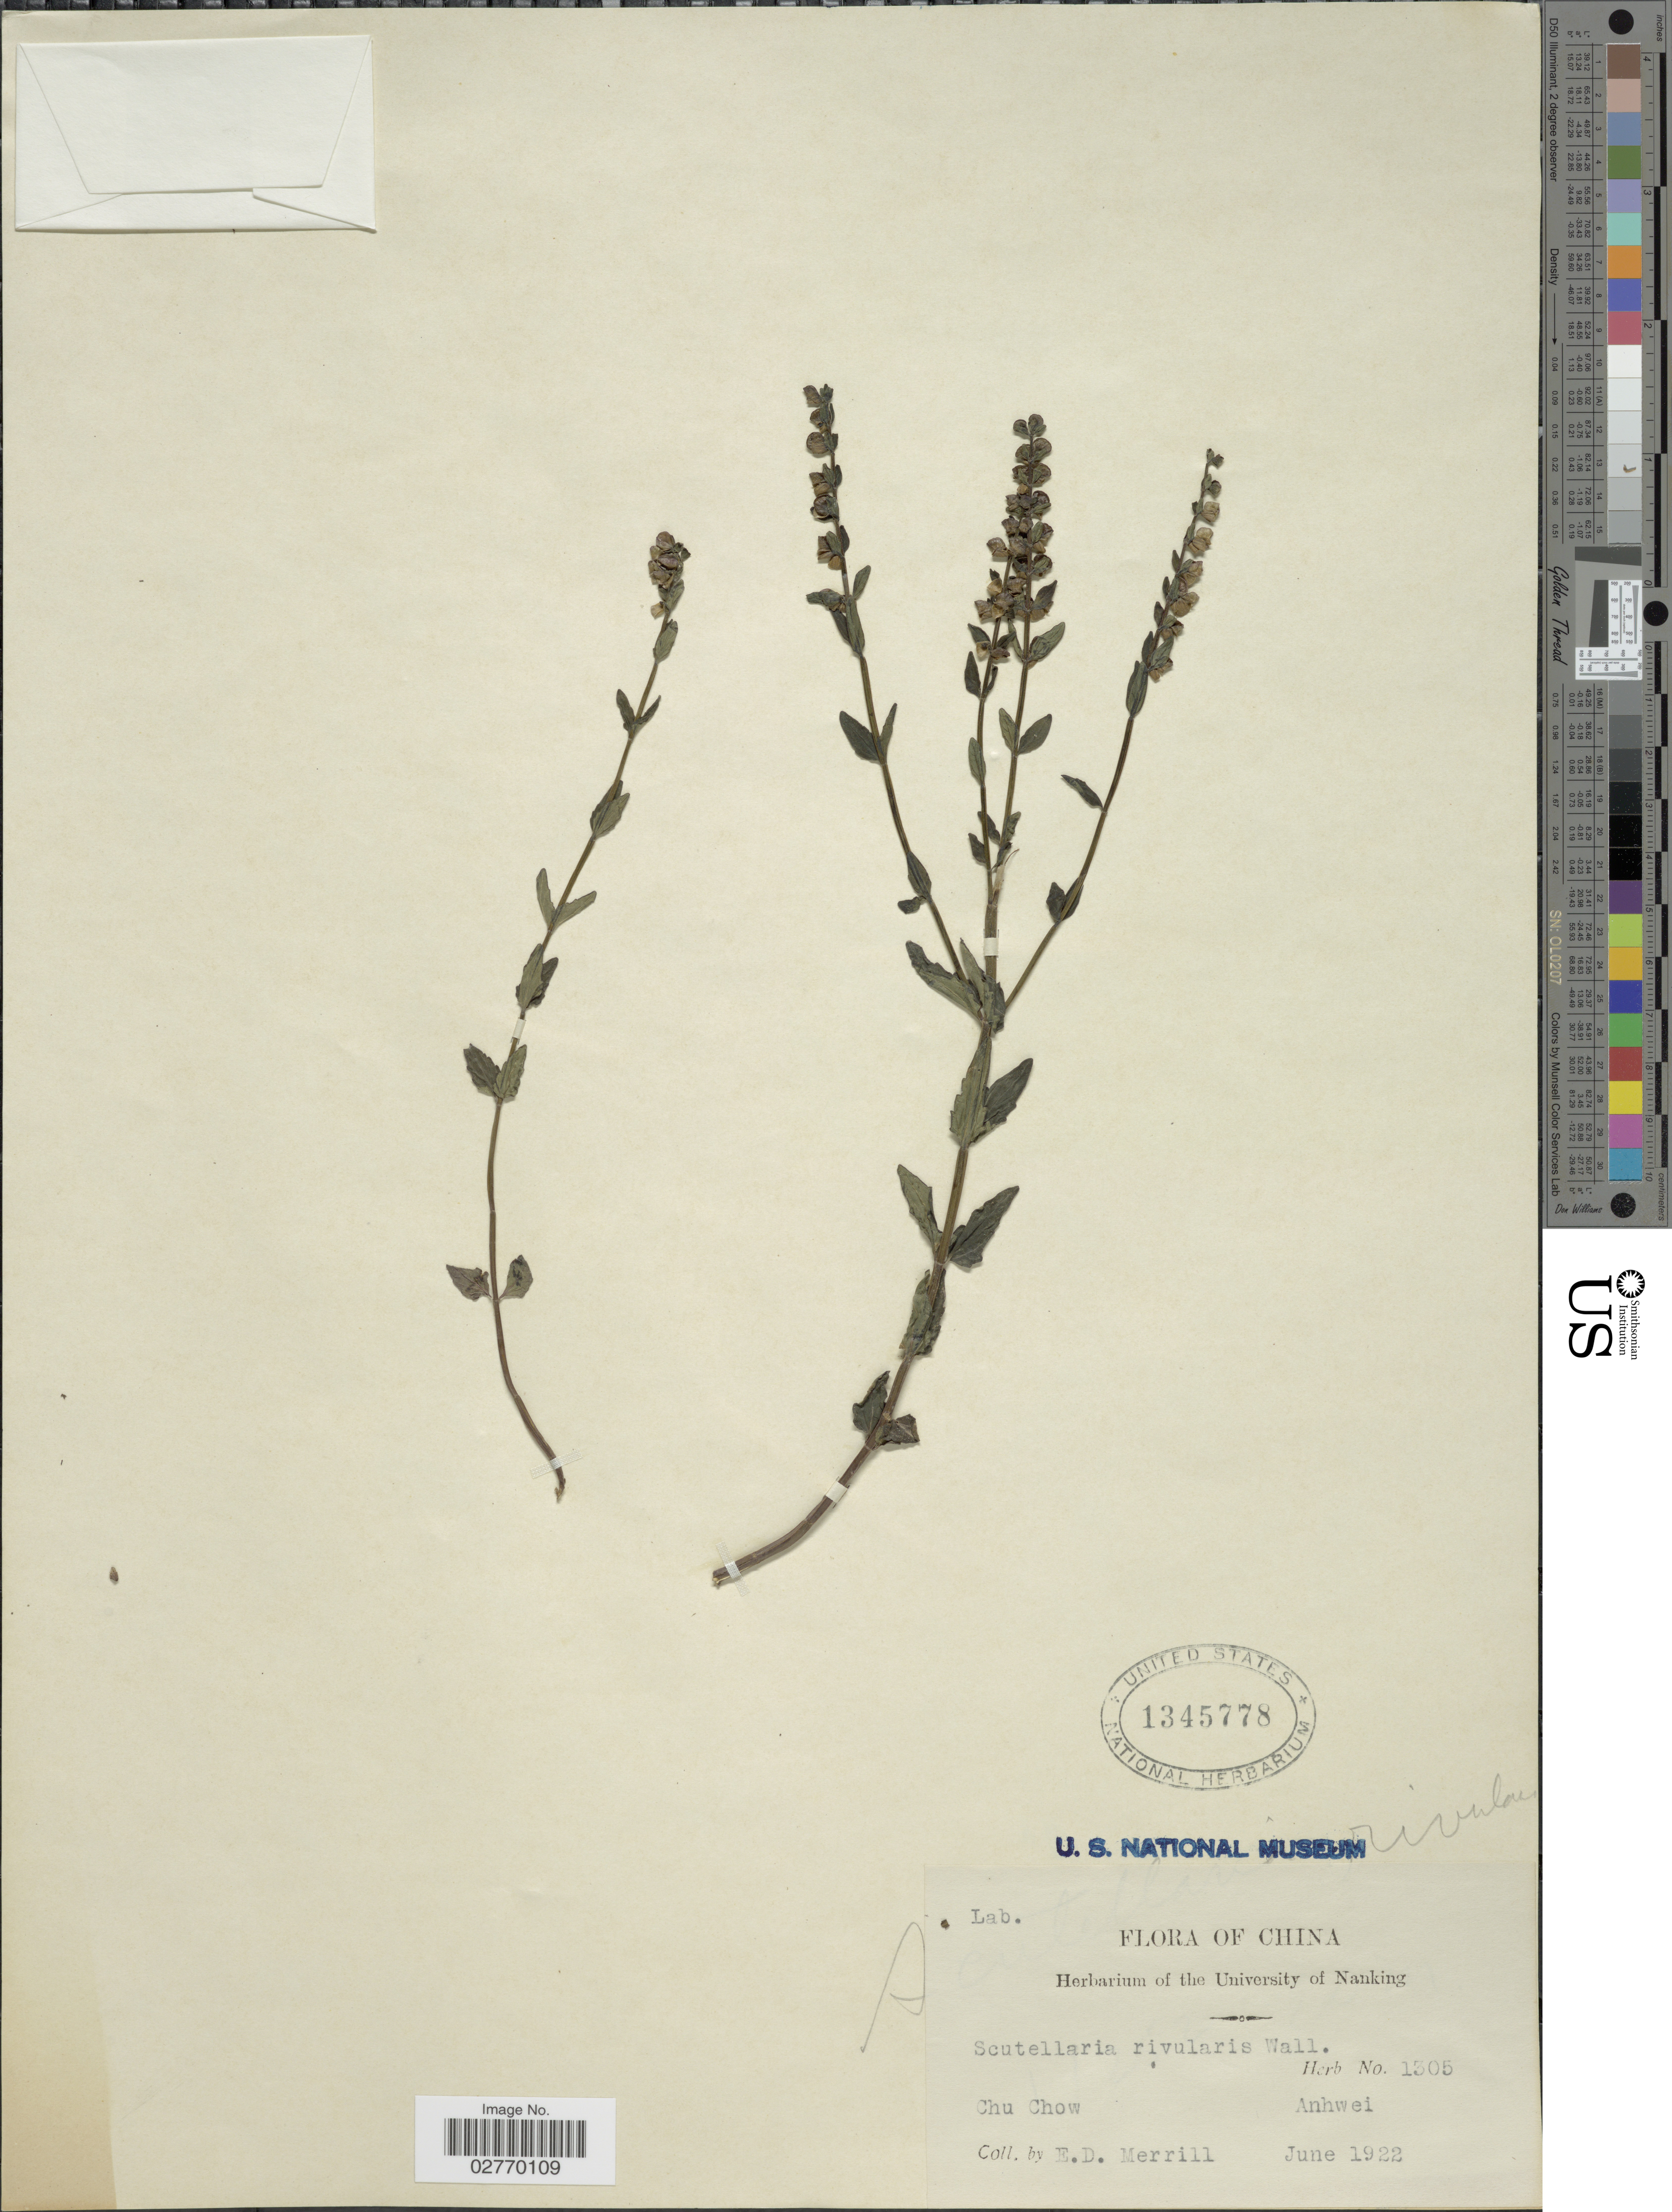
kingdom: Plantae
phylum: Tracheophyta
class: Magnoliopsida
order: Lamiales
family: Lamiaceae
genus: Scutellaria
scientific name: Scutellaria rivularis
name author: Wall. ex Benth.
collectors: E. D. Merrill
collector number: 1305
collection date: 1922-06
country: China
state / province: Anhui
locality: Chu Chow, Anhwei.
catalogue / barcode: US 1345778